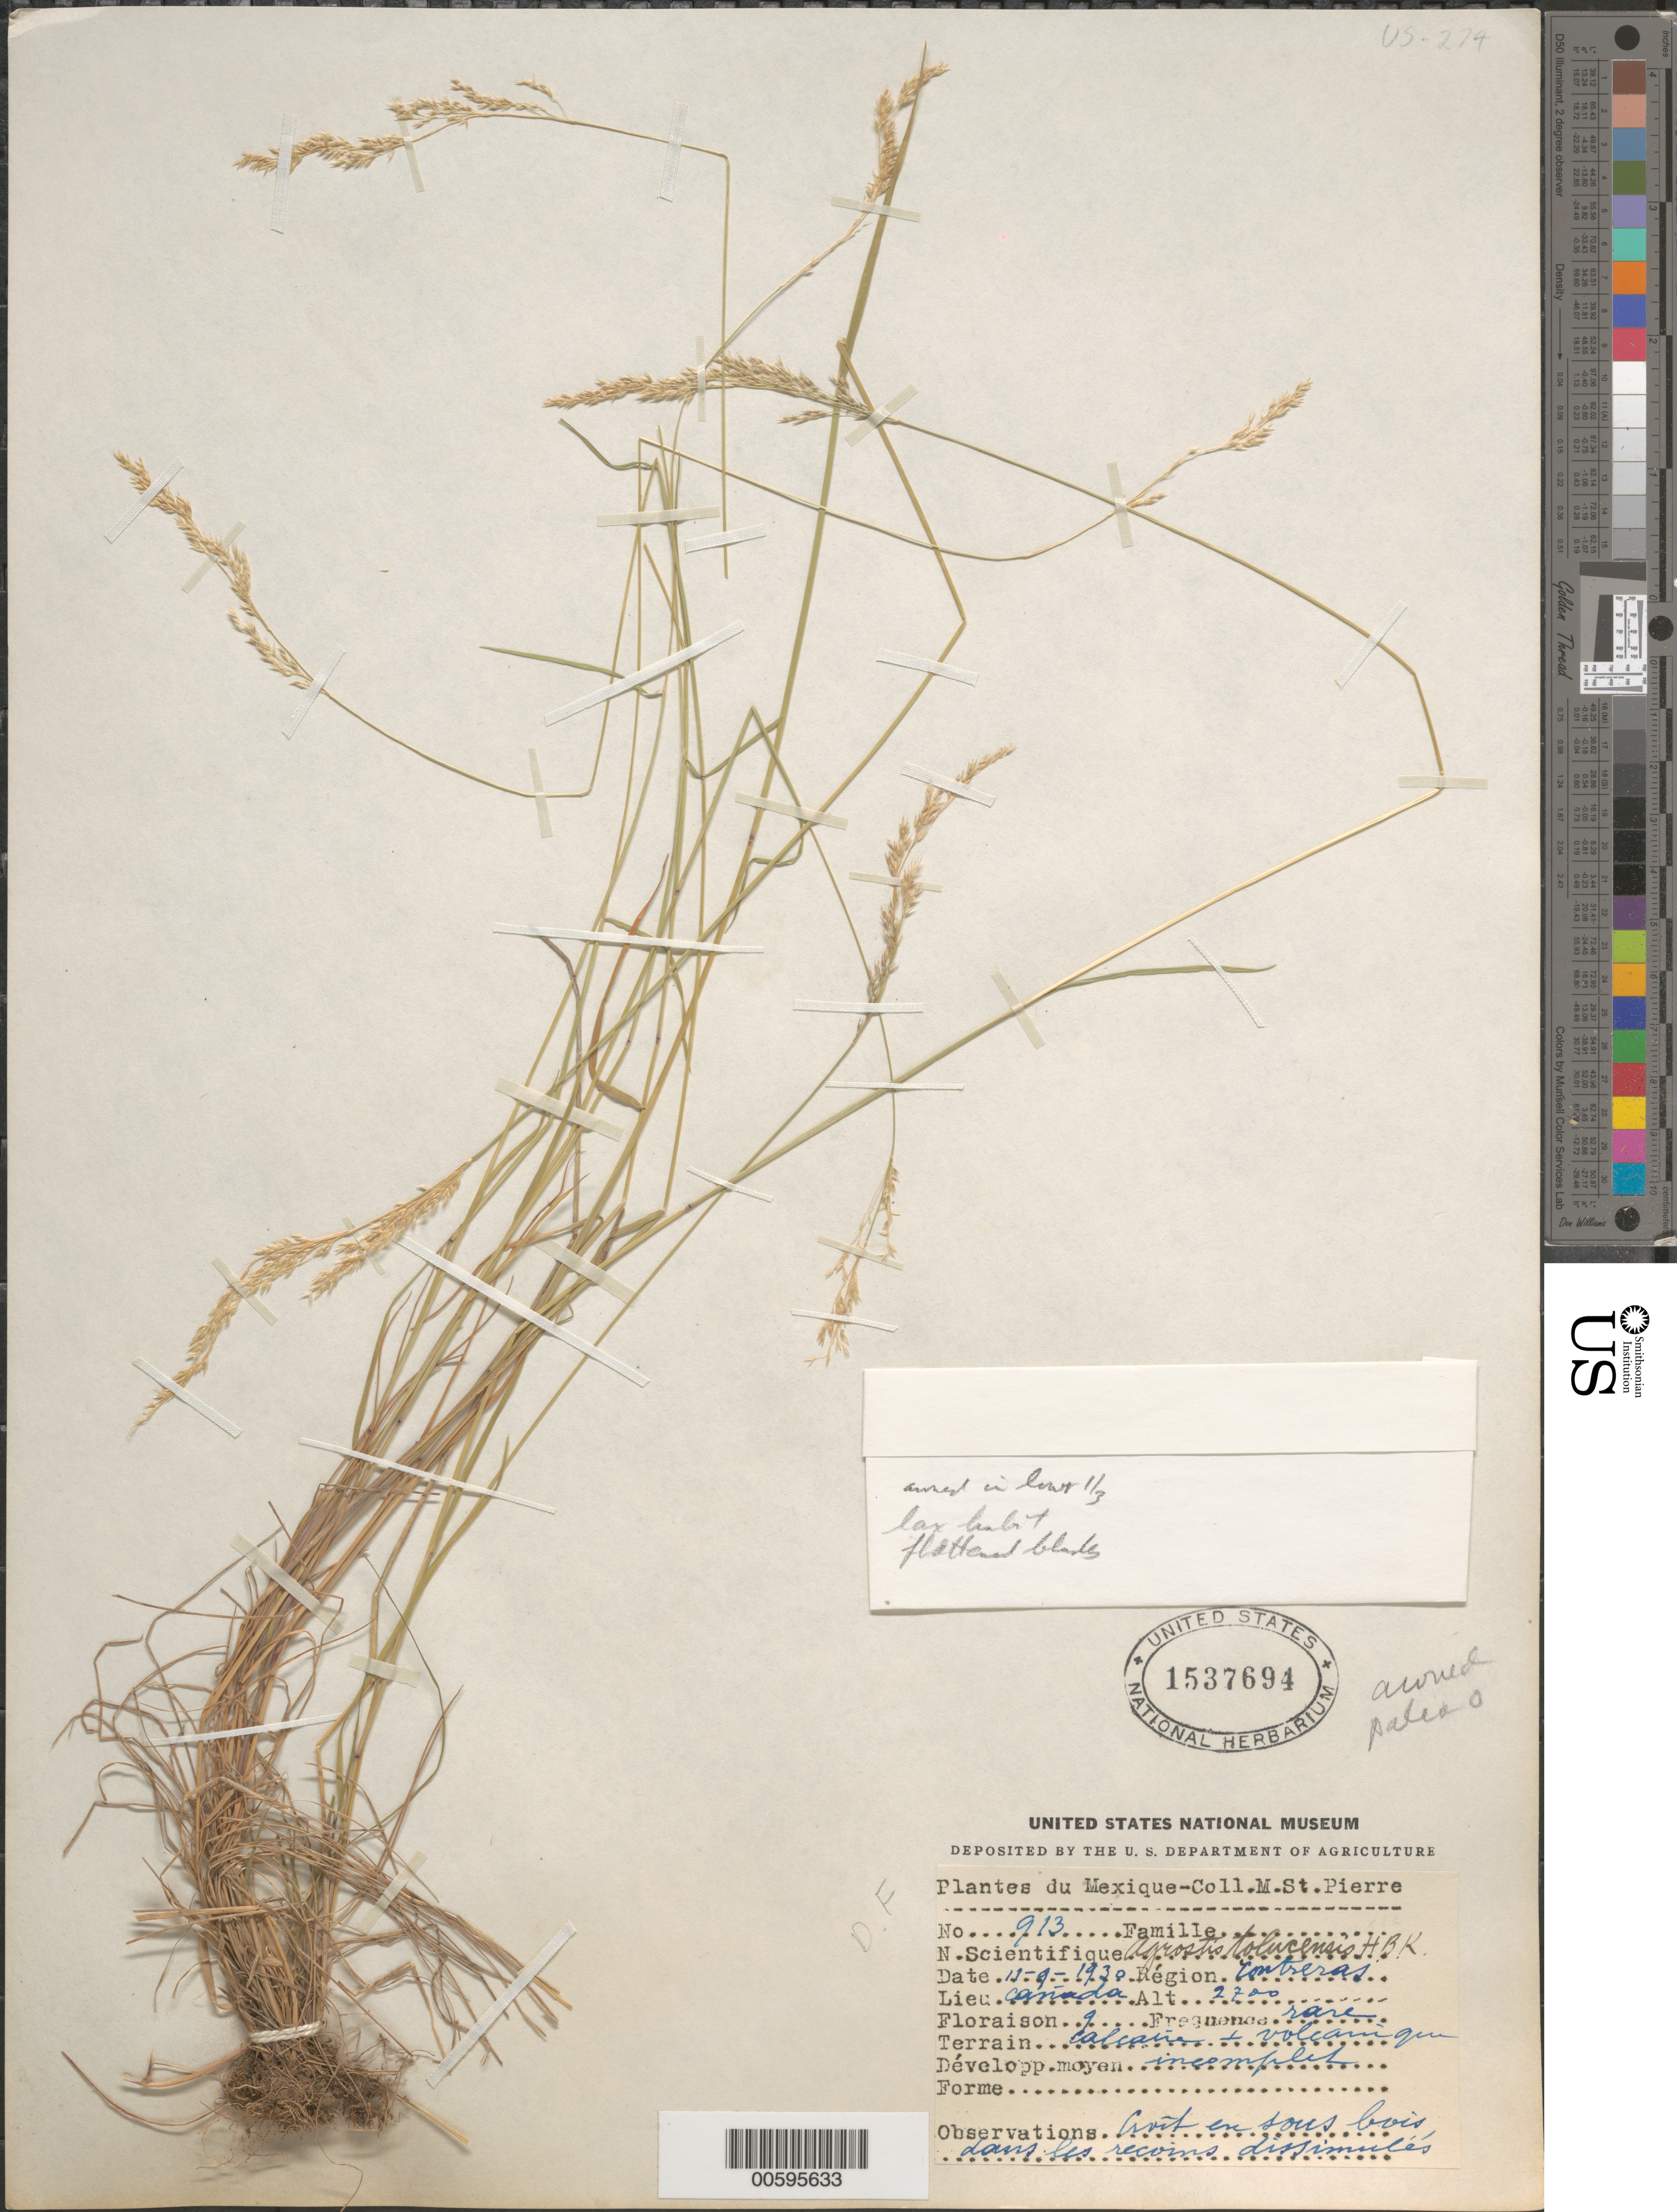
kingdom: Plantae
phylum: Tracheophyta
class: Liliopsida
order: Poales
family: Poaceae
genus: Agrostis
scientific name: Agrostis tolucensis Kunth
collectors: M. Saint-Pierre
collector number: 913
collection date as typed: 9 Nov 1930 or 11 Sep 1930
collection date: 1930-09-11 or 1930-11-09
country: Mexico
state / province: Distrito Federal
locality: Contreras, Canada.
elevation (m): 2700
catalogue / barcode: US 1537694